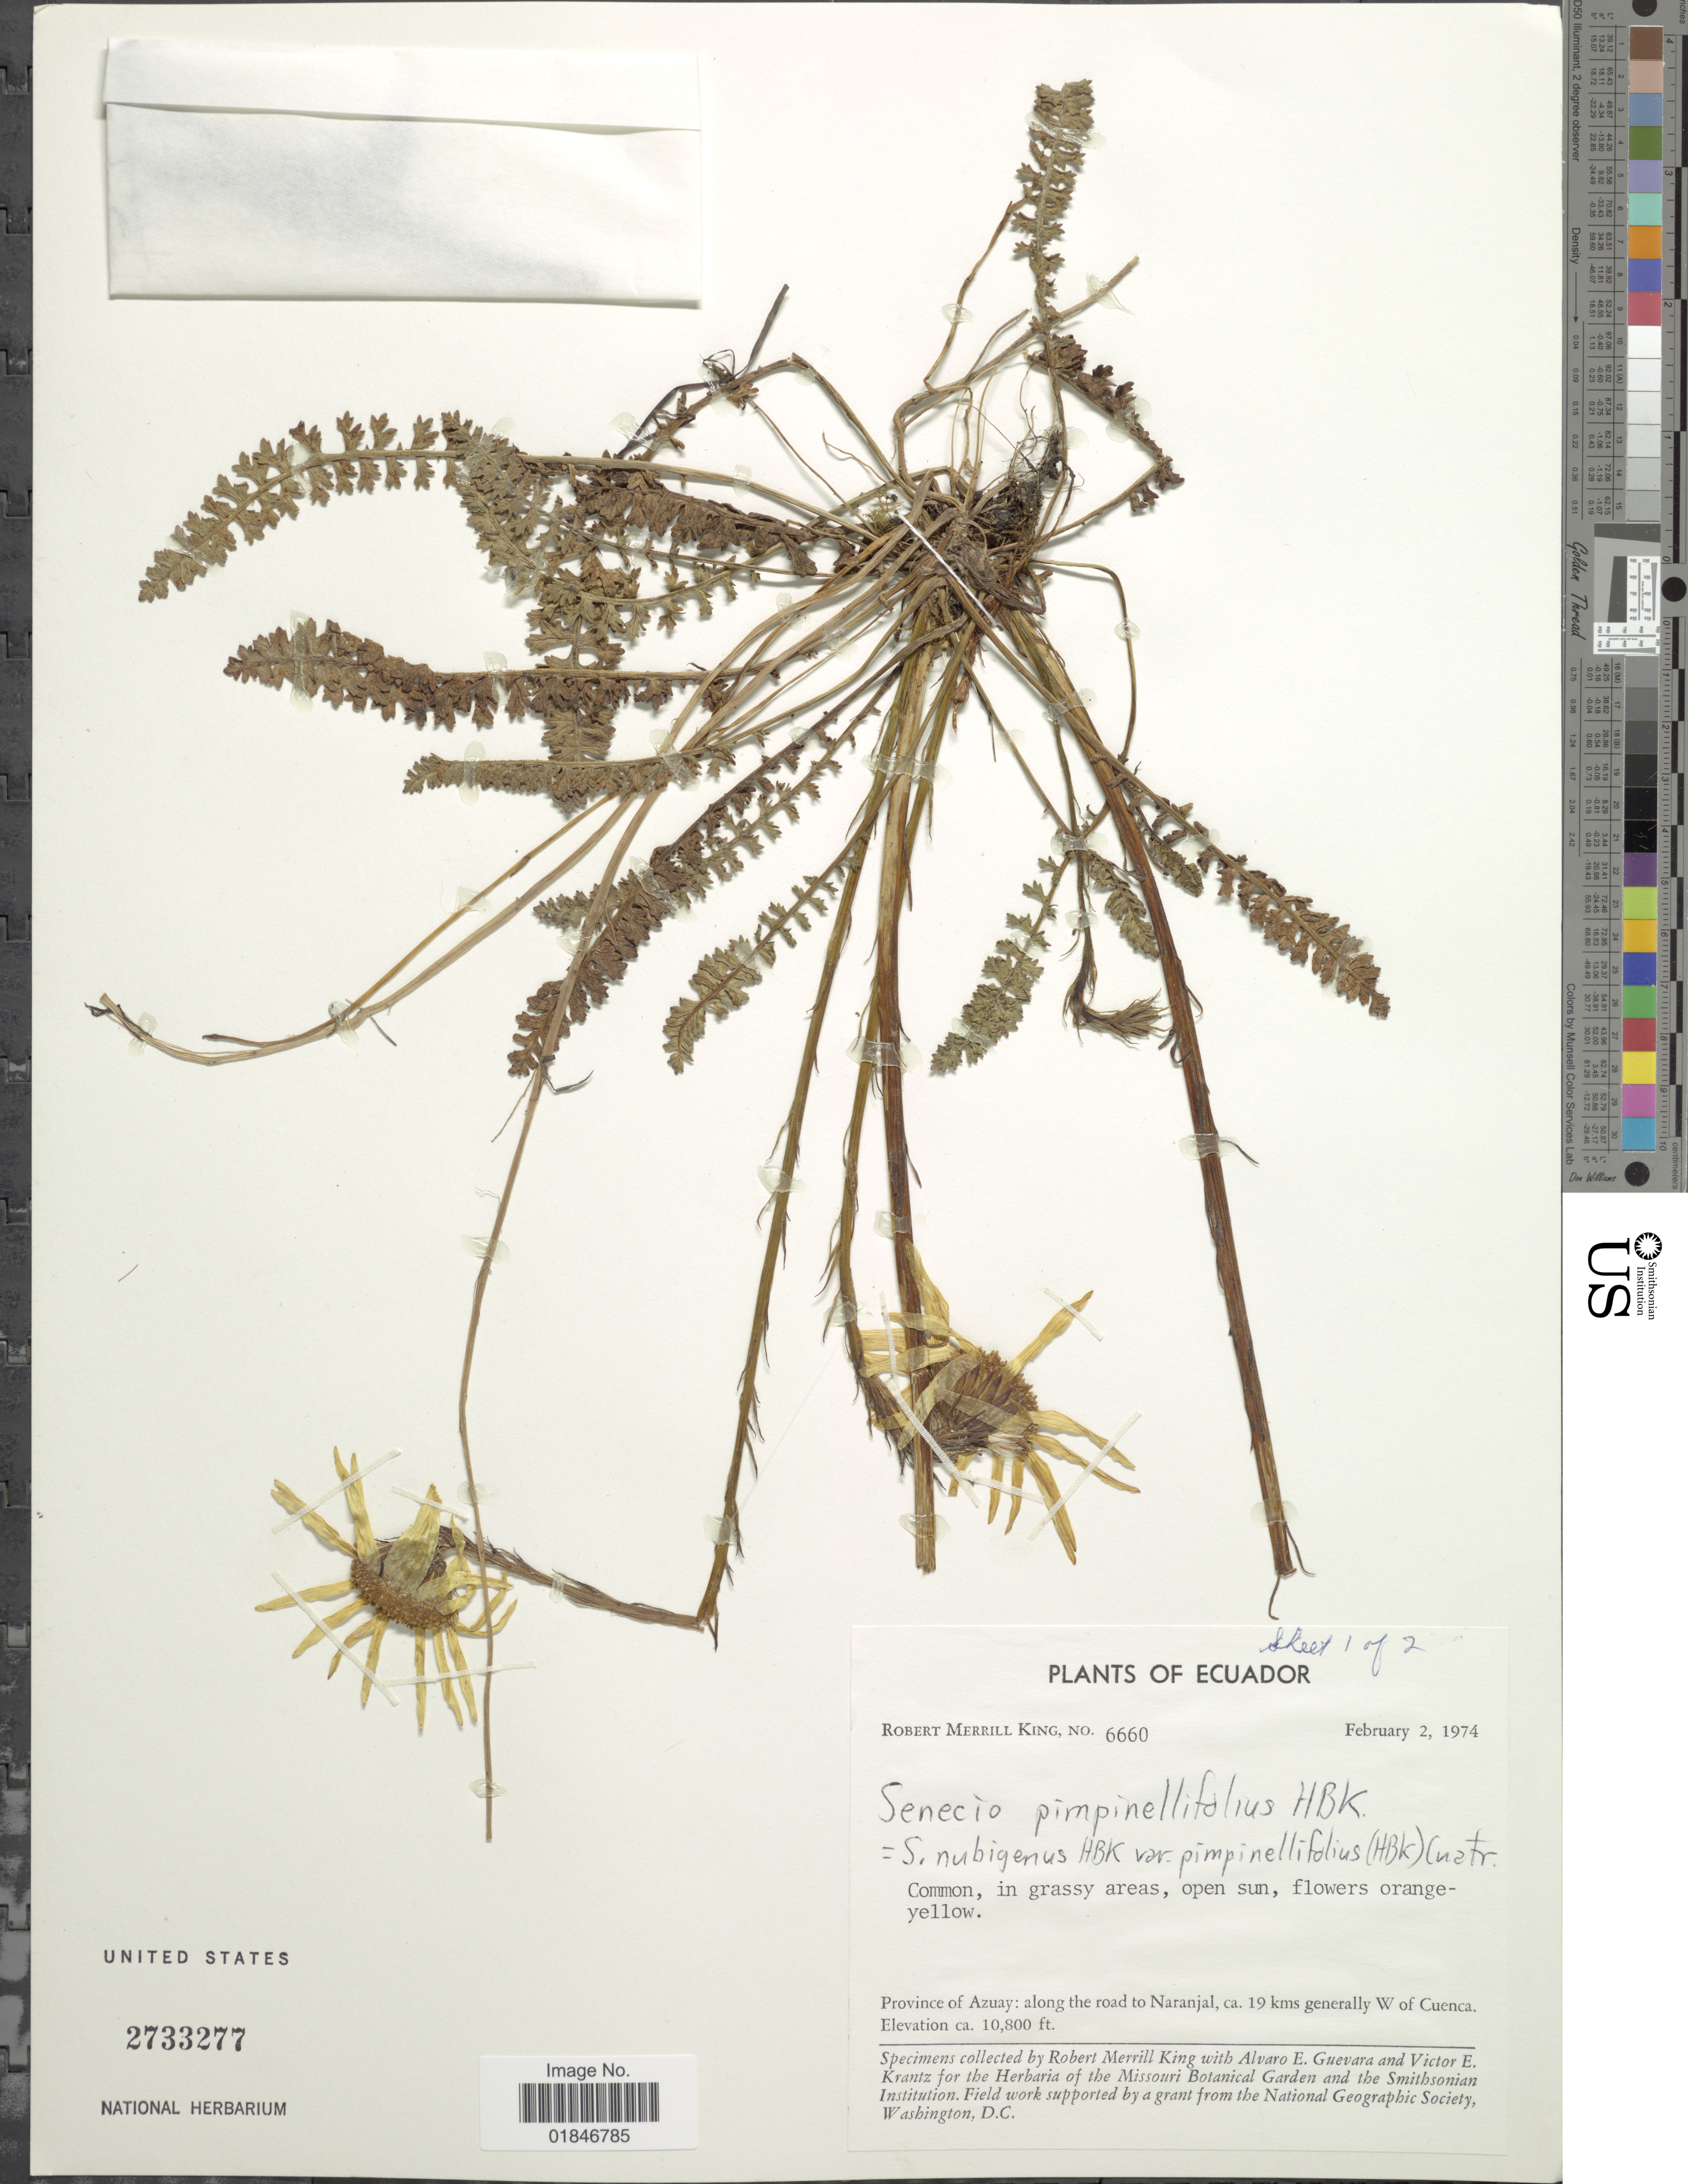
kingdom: Plantae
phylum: Tracheophyta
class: Magnoliopsida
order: Asterales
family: Asteraceae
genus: Dorobaea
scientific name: Dorobaea pimpinellifolia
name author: (Kunth) B. Nord.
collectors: R. M. King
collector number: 6660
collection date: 1974-02-02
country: Ecuador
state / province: Azuay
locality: Province of Azuay: along the road to Naranjal, ca. 19 km generally W of Cuenca.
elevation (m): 3292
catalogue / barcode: US 2733277